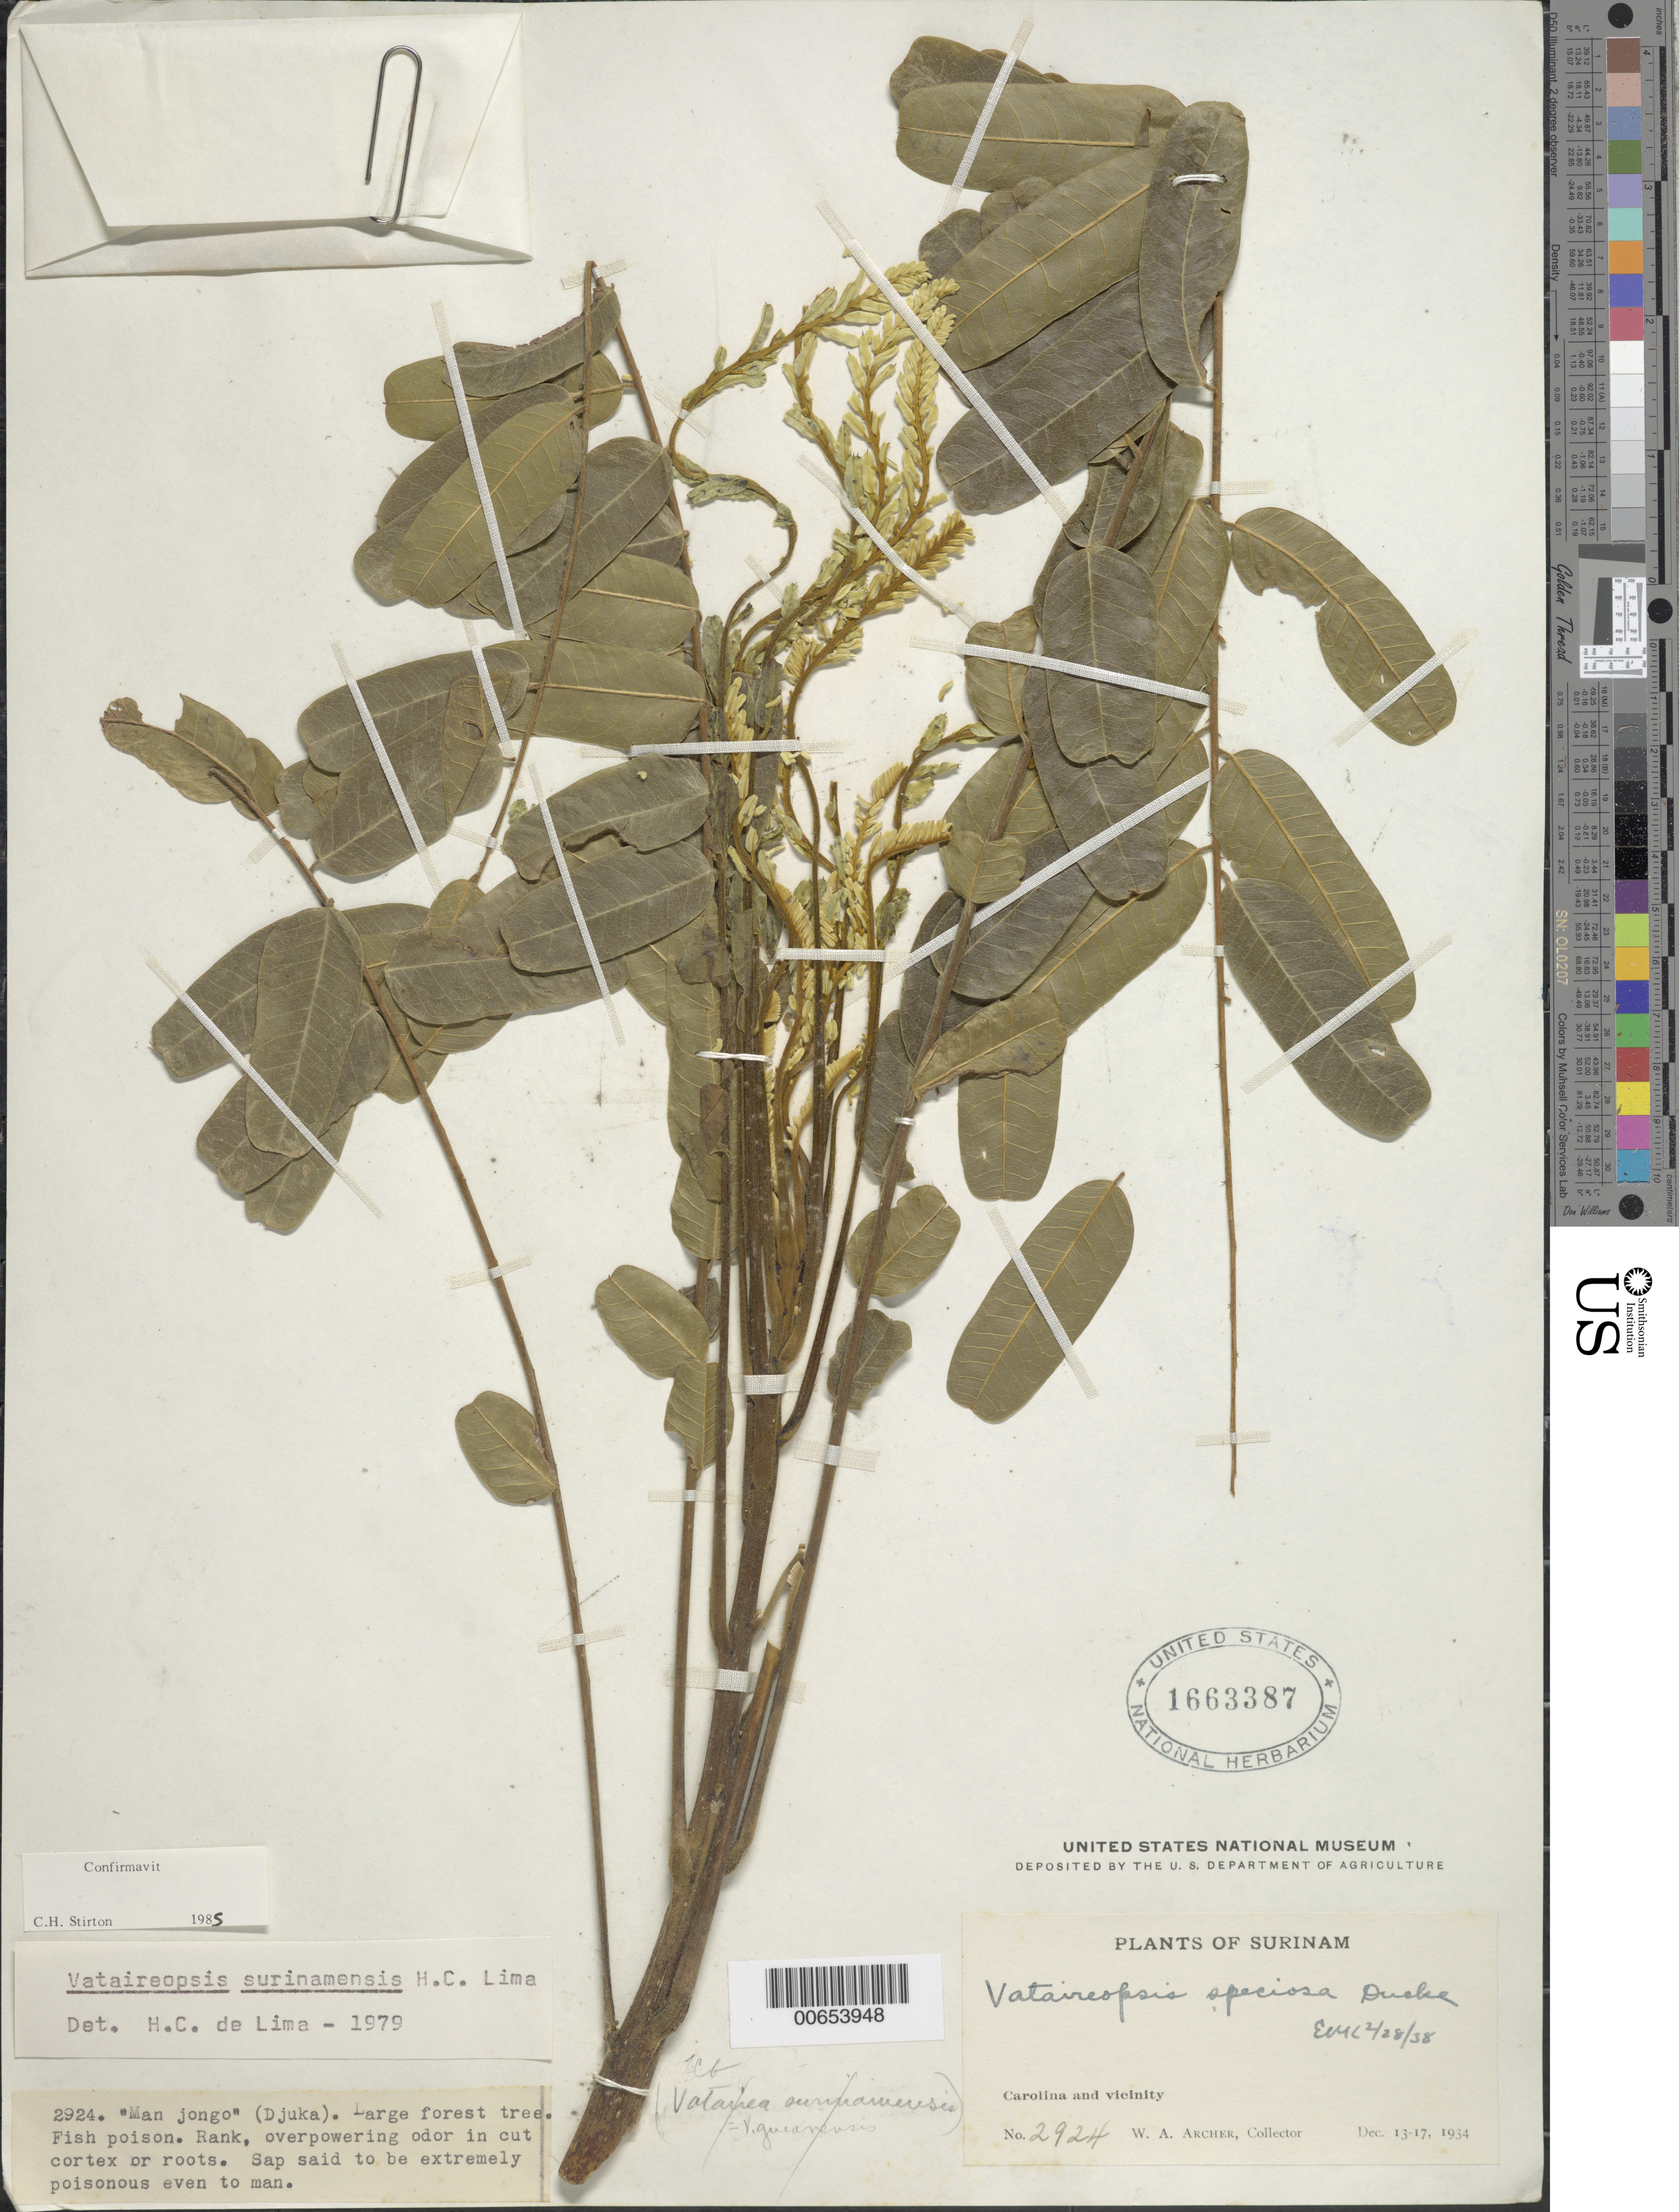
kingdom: Plantae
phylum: Tracheophyta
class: Magnoliopsida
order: Fabales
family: Fabaceae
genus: Vataireopsis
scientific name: Vataireopsis surinamensis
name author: H.C. Lima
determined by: Lima, H. C. de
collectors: W. A. Archer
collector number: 2924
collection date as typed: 13-Dec-34 to 17-Dec-34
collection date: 1934-12-13/1934-12-17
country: Suriname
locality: Carolina and vicinity, Surinam River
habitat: Forest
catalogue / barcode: US 1663387